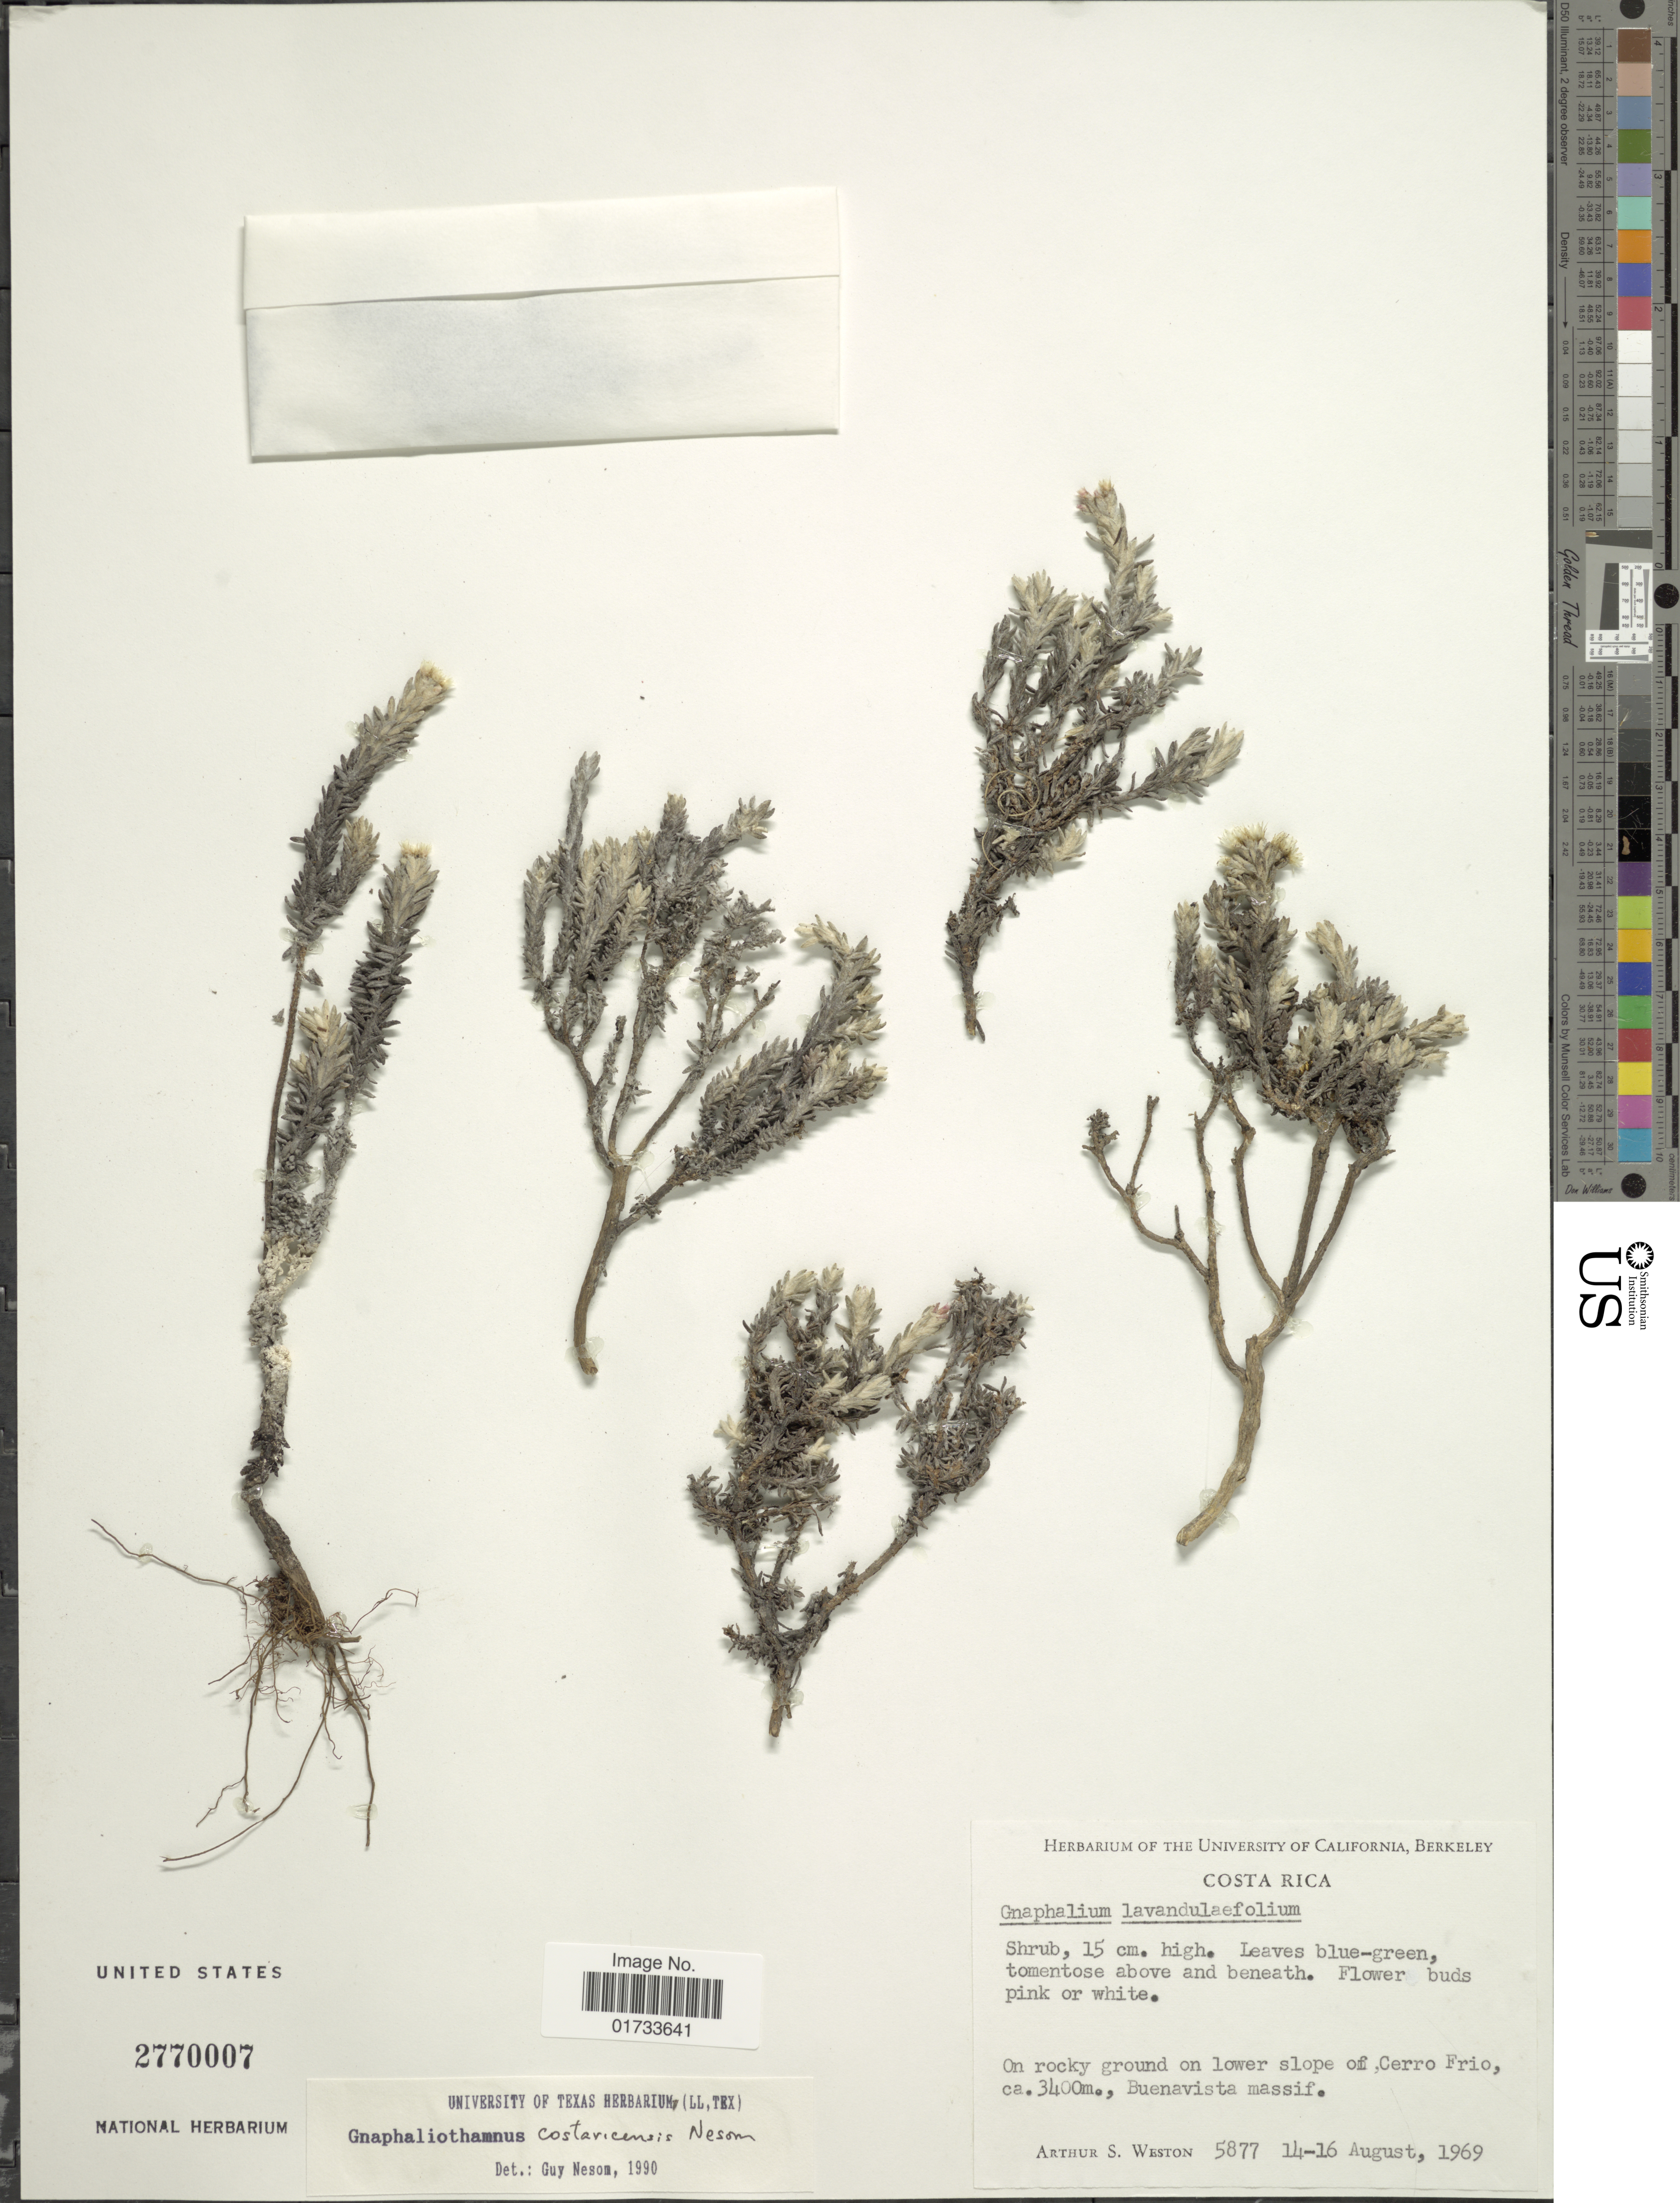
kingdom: Plantae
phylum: Tracheophyta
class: Magnoliopsida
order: Asterales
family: Asteraceae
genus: Chionolaena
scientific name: Chionolaena costaricensis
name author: (G.L. Nesom) G.L. Nesom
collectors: A. Weston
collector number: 5877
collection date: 1969-08-14/1969-08-16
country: Costa Rica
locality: On rocky ground on lower slope of Cerro Frio, Buenavista massif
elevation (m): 3400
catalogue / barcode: US 2770007